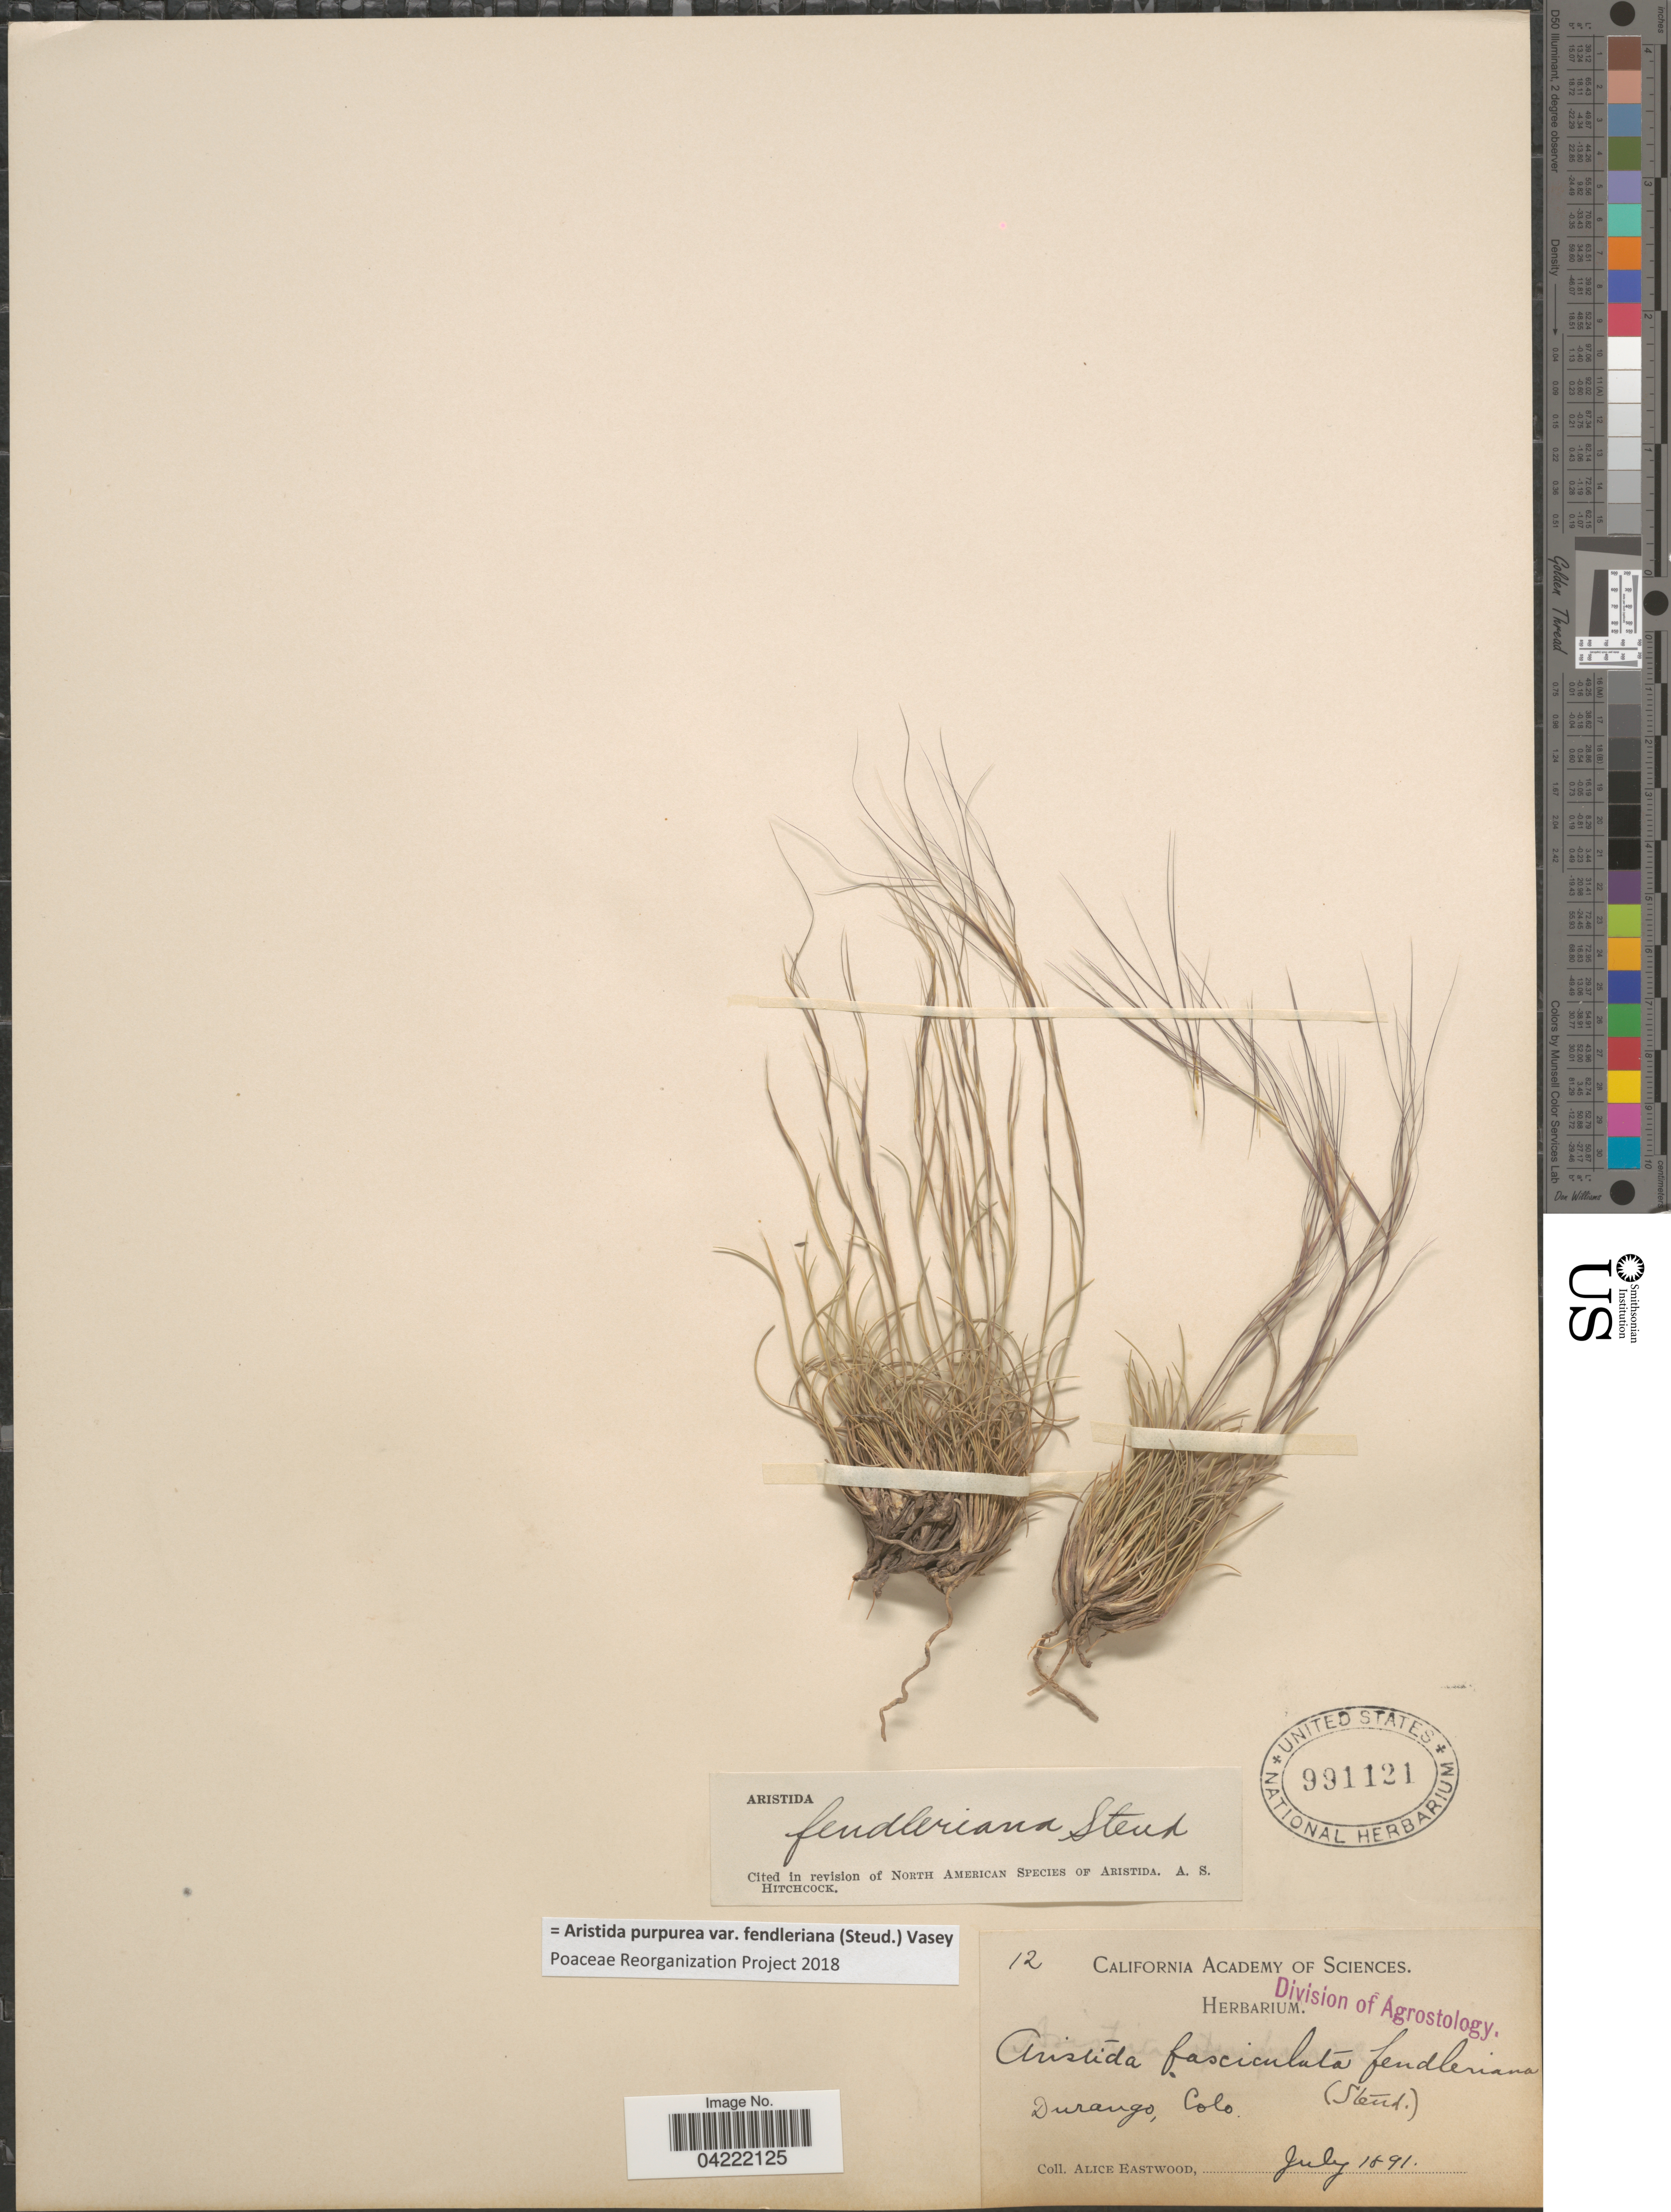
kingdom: Plantae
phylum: Tracheophyta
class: Liliopsida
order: Poales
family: Poaceae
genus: Aristida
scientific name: Aristida purpurea var. fendleriana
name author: (Steud.) Vasey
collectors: A. Eastwood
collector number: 12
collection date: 1891-07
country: United States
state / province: Colorado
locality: Durango.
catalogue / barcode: US 991121